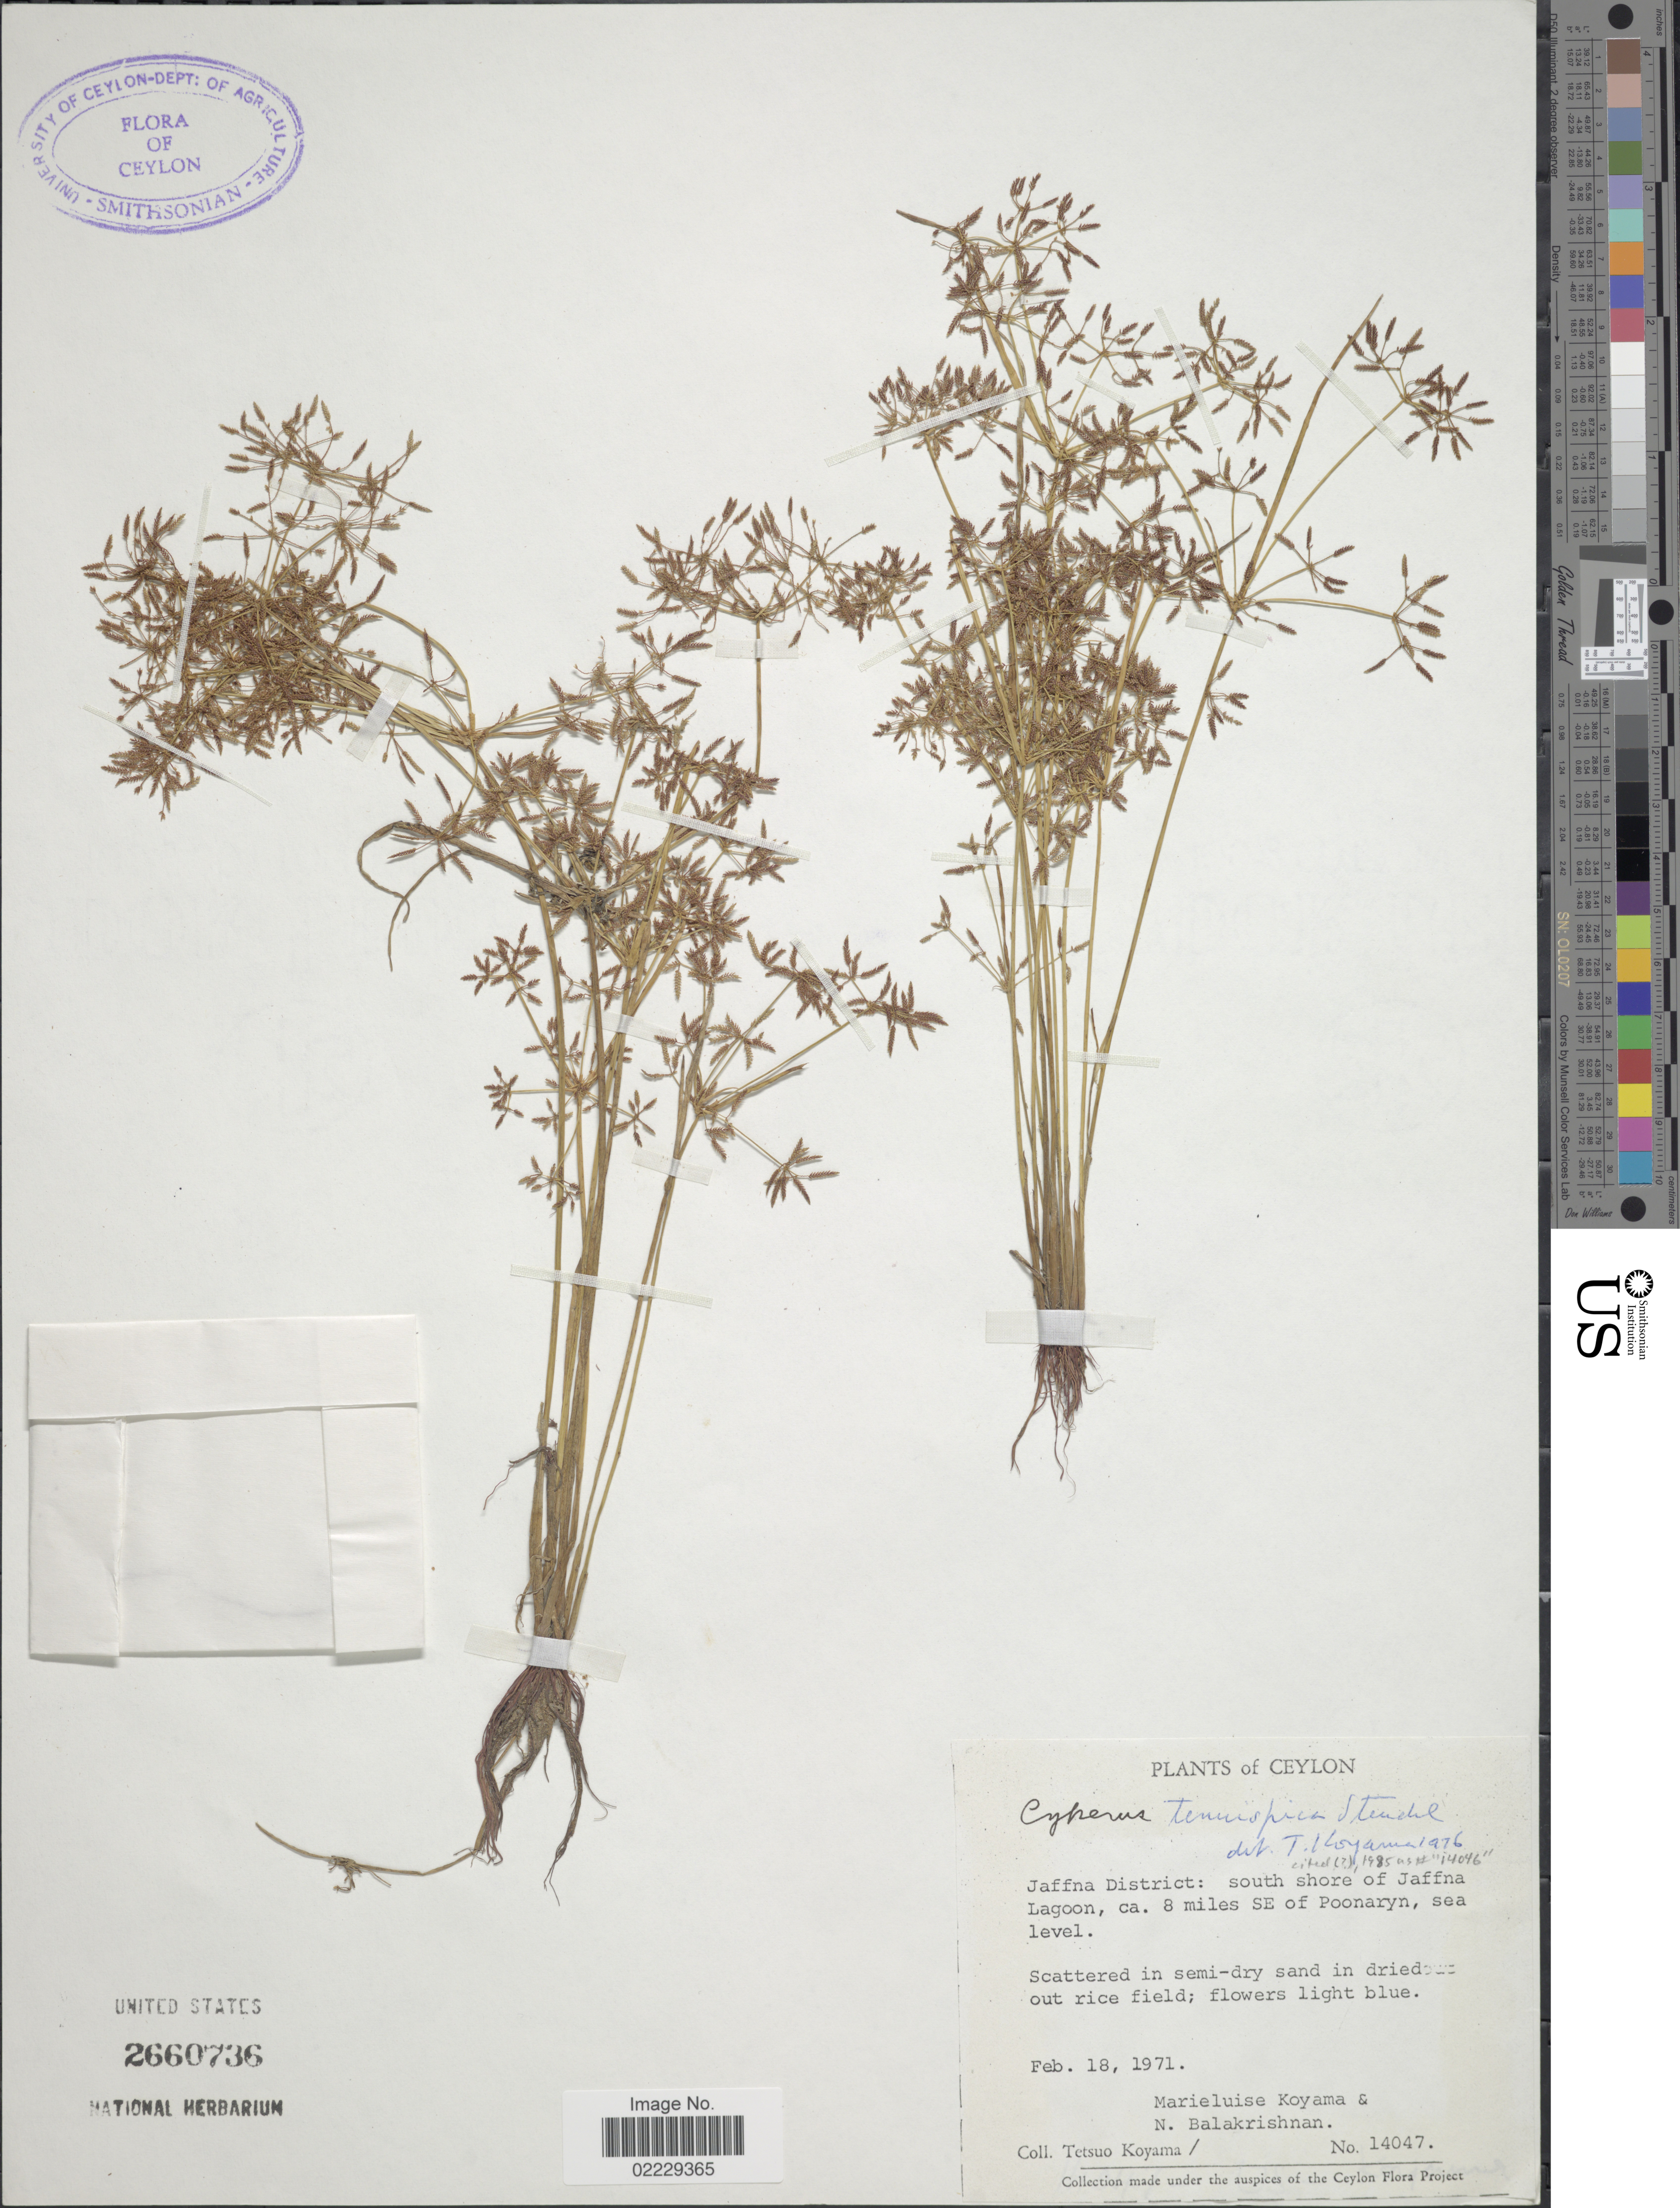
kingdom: Plantae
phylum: Tracheophyta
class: Liliopsida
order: Poales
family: Cyperaceae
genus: Cyperus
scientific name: Cyperus tenuispica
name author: Steud.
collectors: T. Koyama, M. Koyama & N. Balakrishnan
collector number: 14047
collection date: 1971-02-18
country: Sri Lanka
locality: Ceylon, Jaffna District: south shore of Jaffna Lagoon, ca. 8 miles SE of Poonaryn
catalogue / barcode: US 2660736